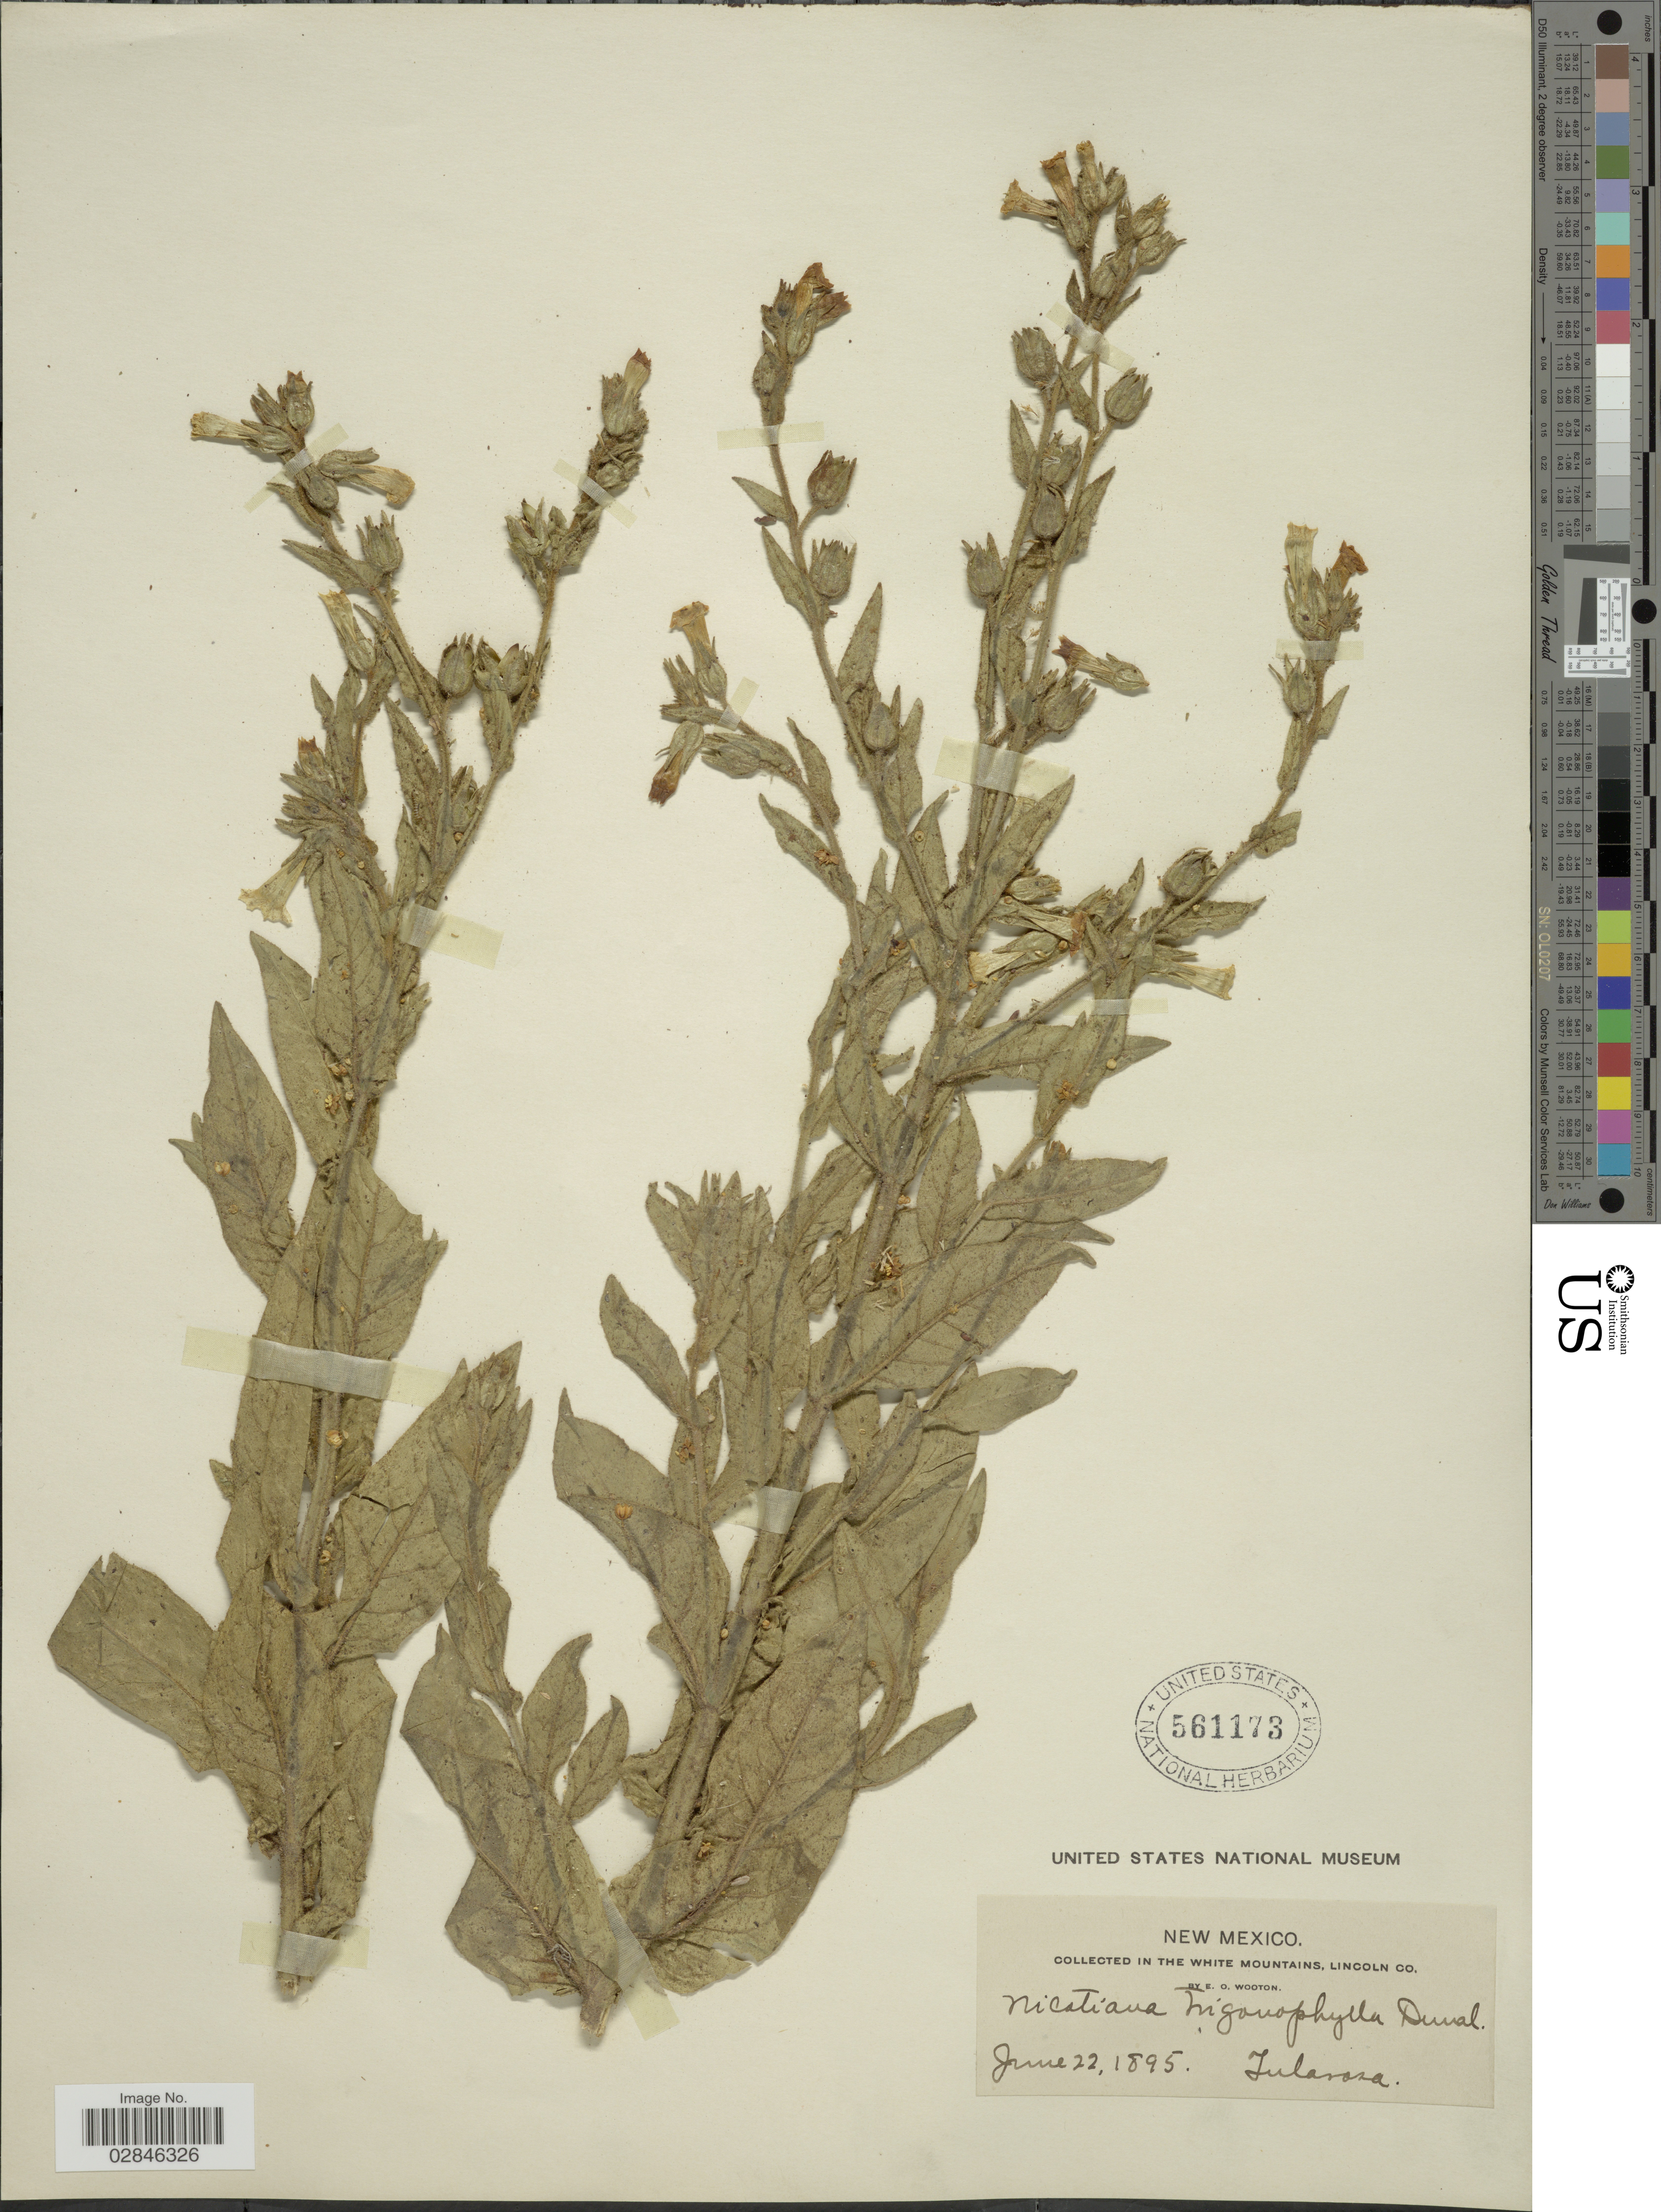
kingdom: Plantae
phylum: Tracheophyta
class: Magnoliopsida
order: Solanales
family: Solanaceae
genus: Nicotiana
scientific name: Nicotiana trigonophylla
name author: Dunal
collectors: E. O. Wooton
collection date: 1895-06-22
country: United States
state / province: New Mexico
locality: White Mountains, Lincoln Co. Tularosa.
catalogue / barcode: US 561173